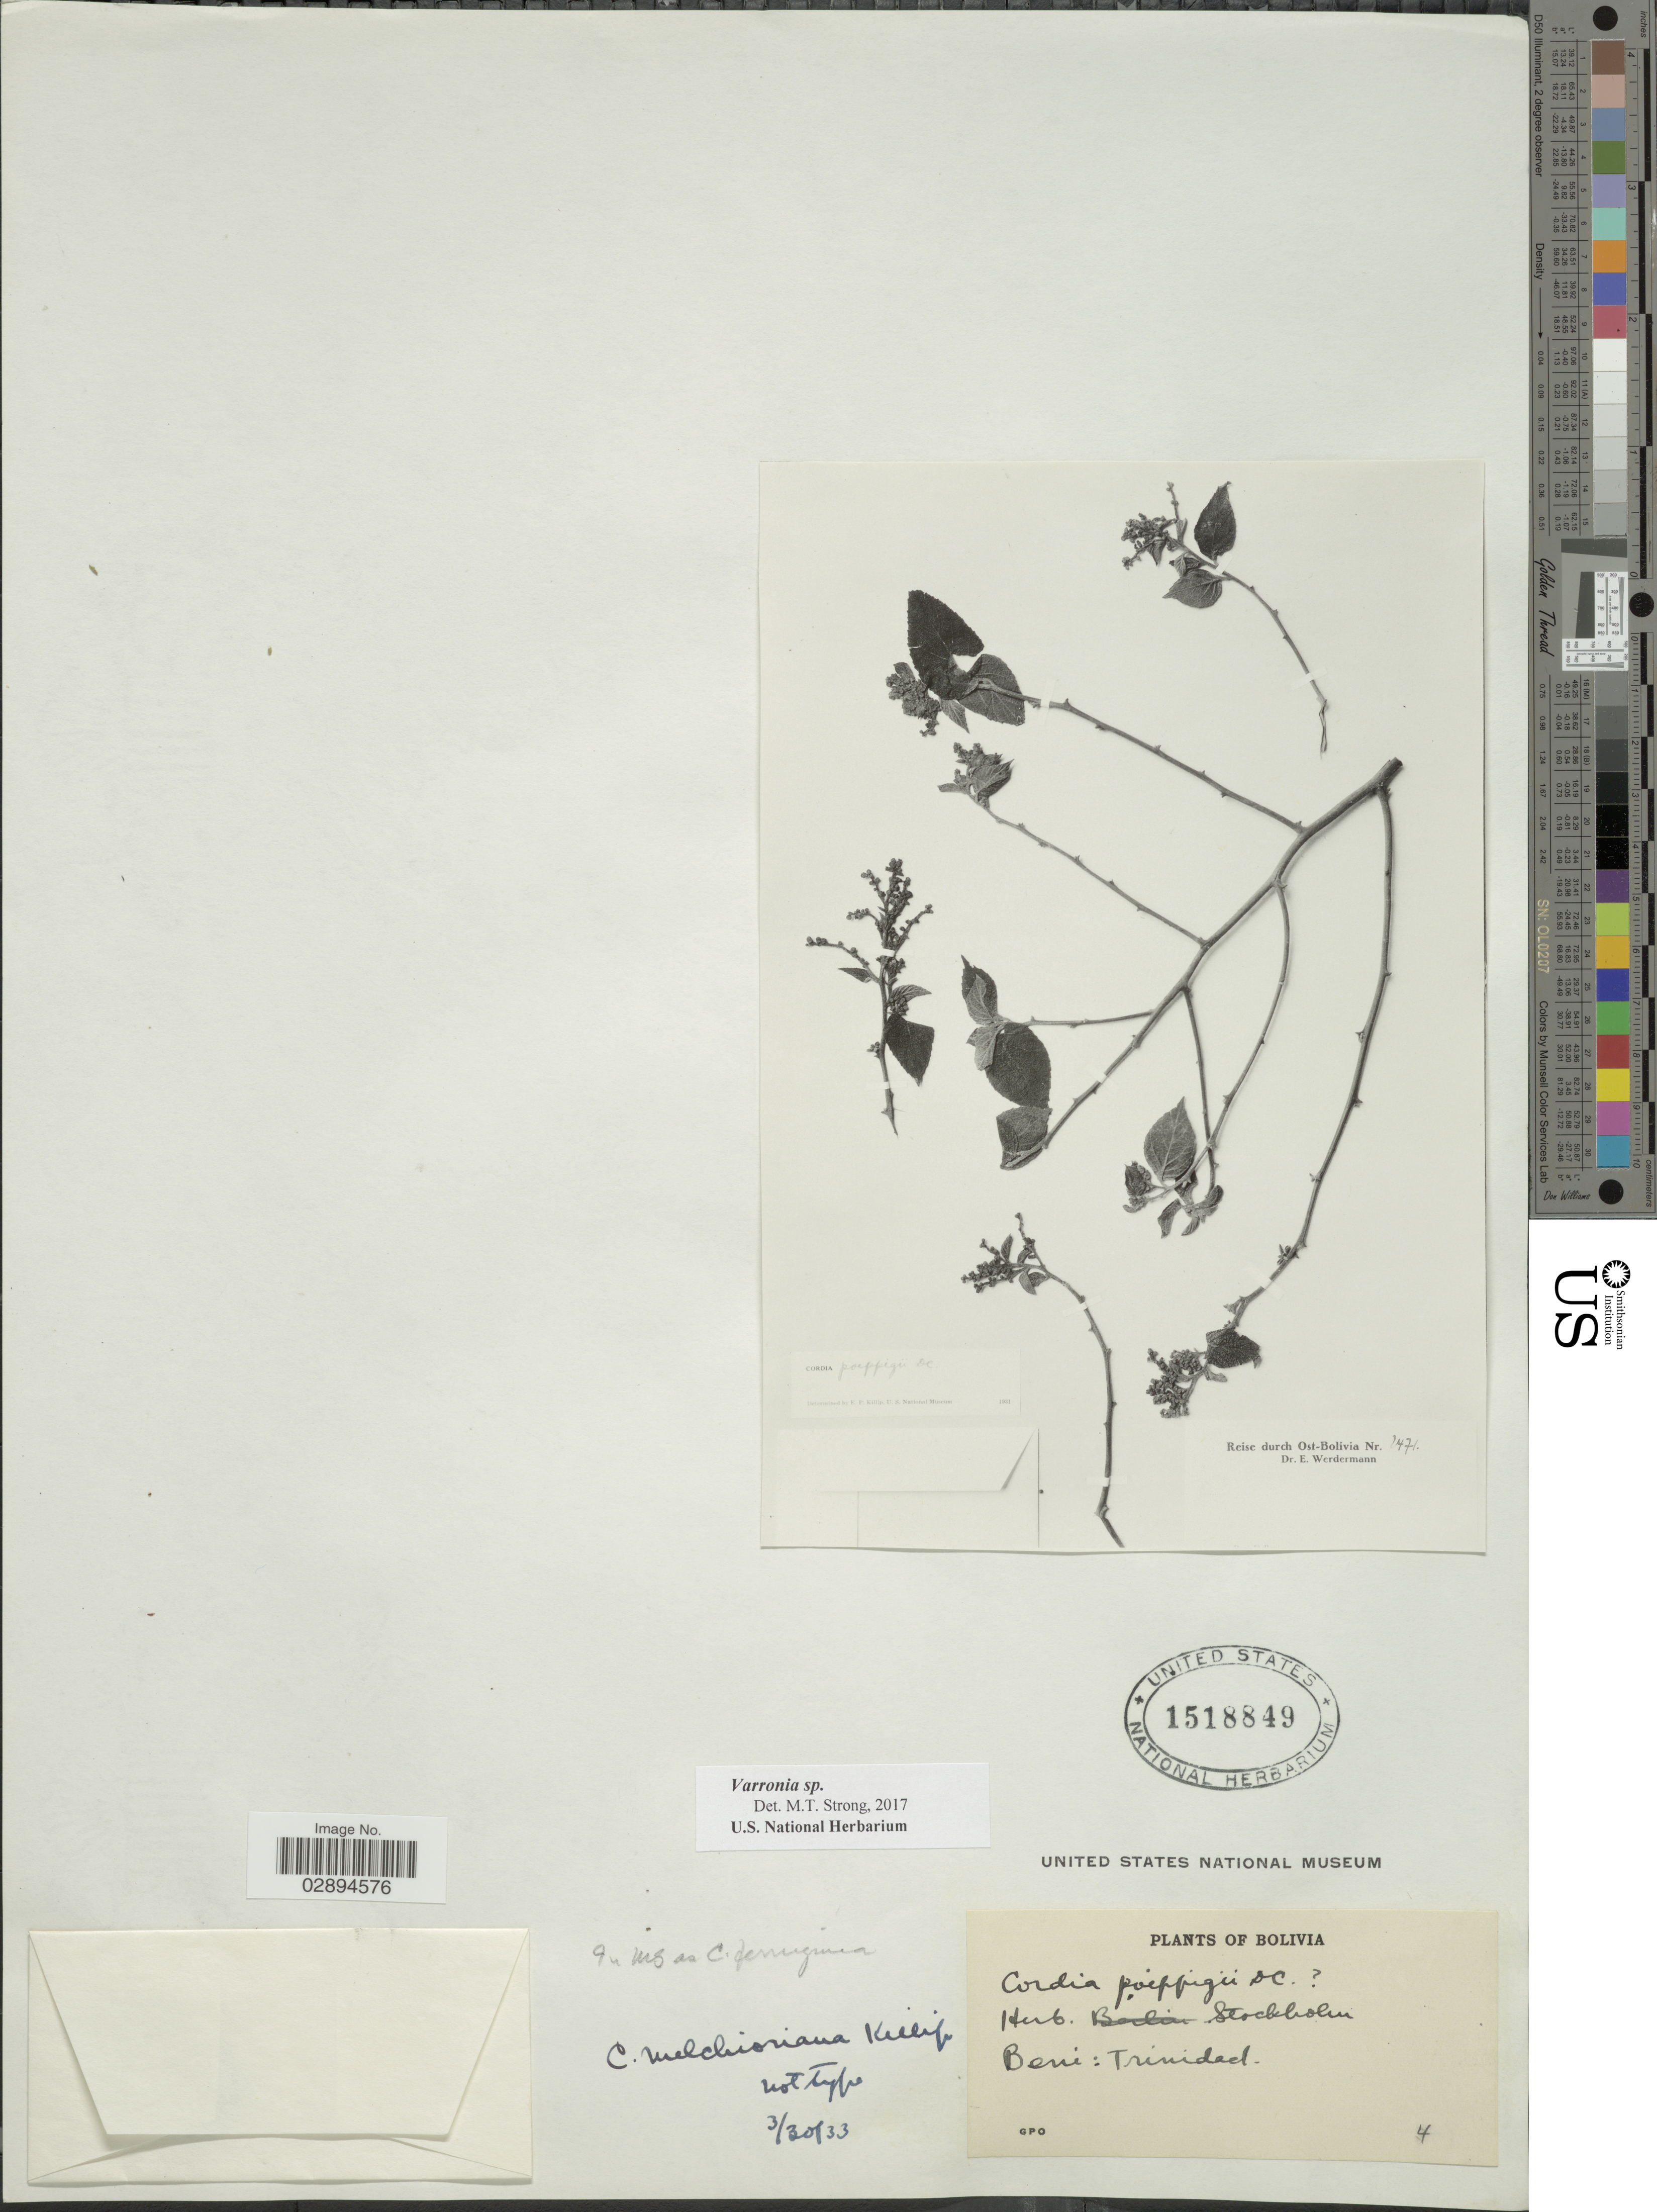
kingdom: Plantae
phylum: Tracheophyta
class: Magnoliopsida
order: Boraginales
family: Cordiaceae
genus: Varronia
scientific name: Varronia sp.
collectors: E. Werdermann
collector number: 2471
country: Bolivia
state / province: Beni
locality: Beni: Trinidad.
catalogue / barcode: US 1518849